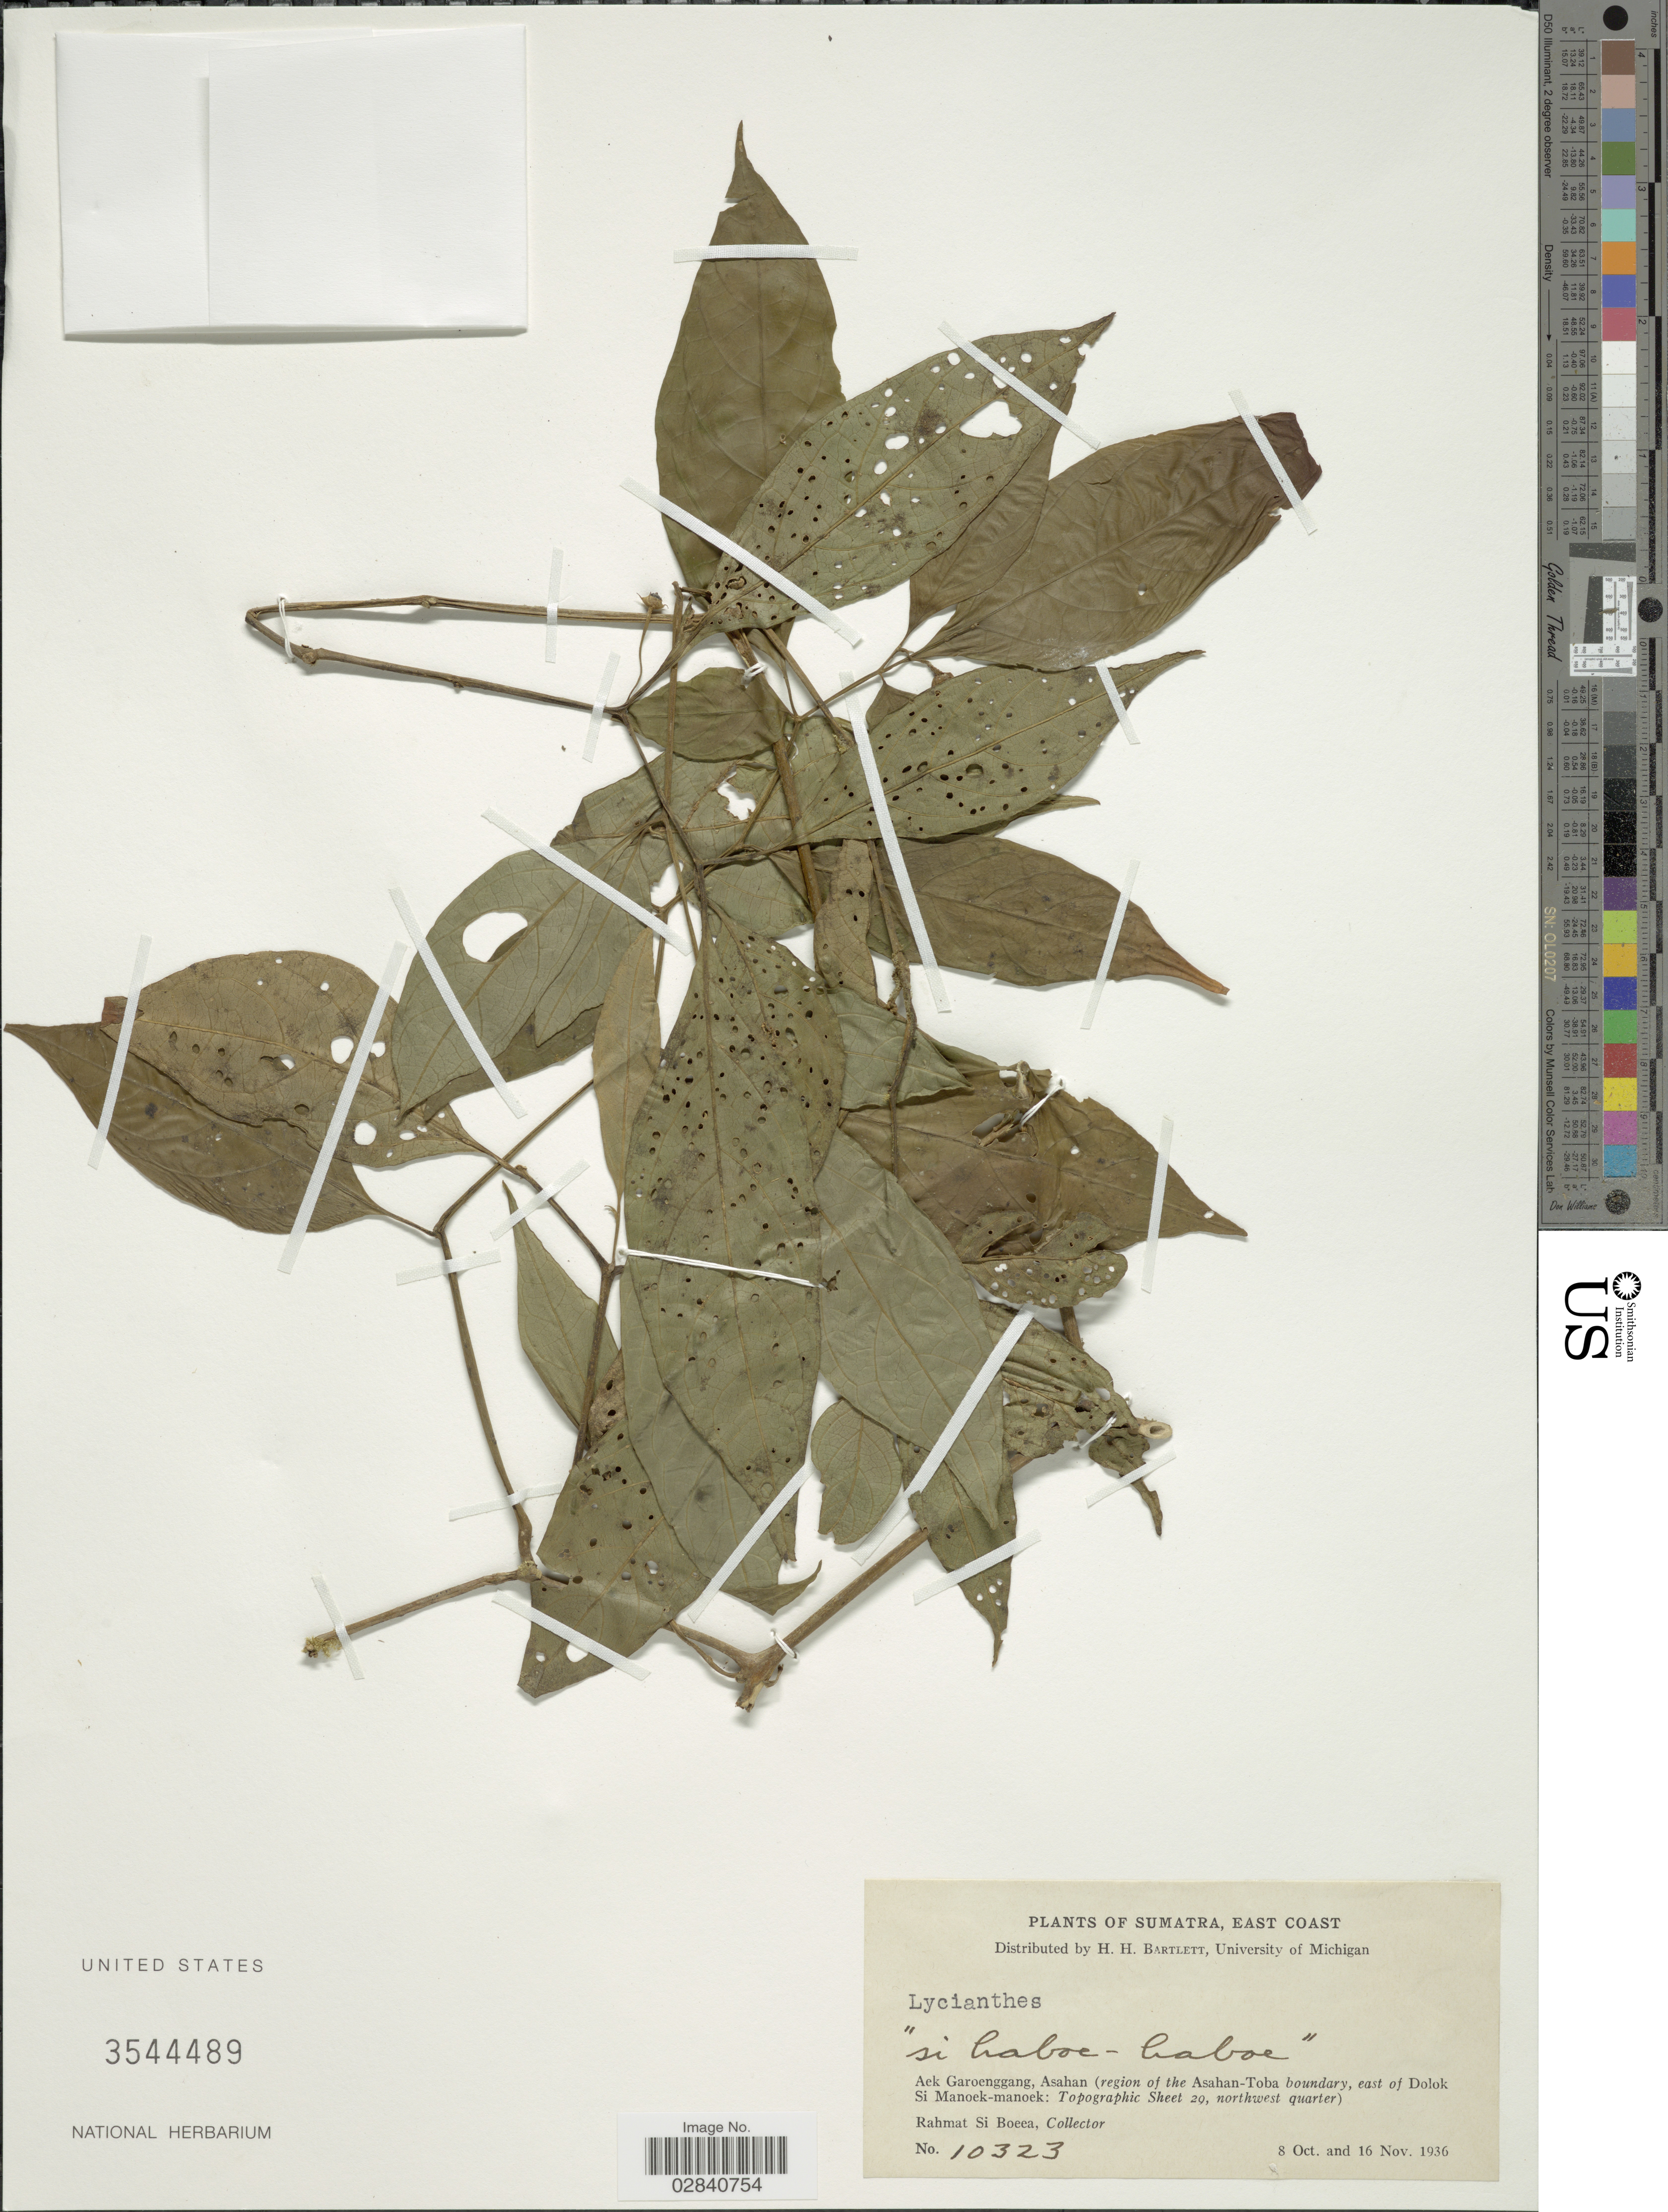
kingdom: Plantae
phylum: Tracheophyta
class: Magnoliopsida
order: Solanales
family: Solanaceae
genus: Lycianthes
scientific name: Lycianthes schizocalyx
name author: (Merr.) Bitter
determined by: Knapp, S. D.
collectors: Rahmat Si Boeea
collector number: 10323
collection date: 1936-10-08/1936-11-16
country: Indonesia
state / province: Sumatra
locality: East Coast. Aek Garoenggang, Asahan (region of the Asahan-Toba boundary, east of Dolok Si Manoek-manoek: Topographic Sheet 29, northwest quarter).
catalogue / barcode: US 3544489